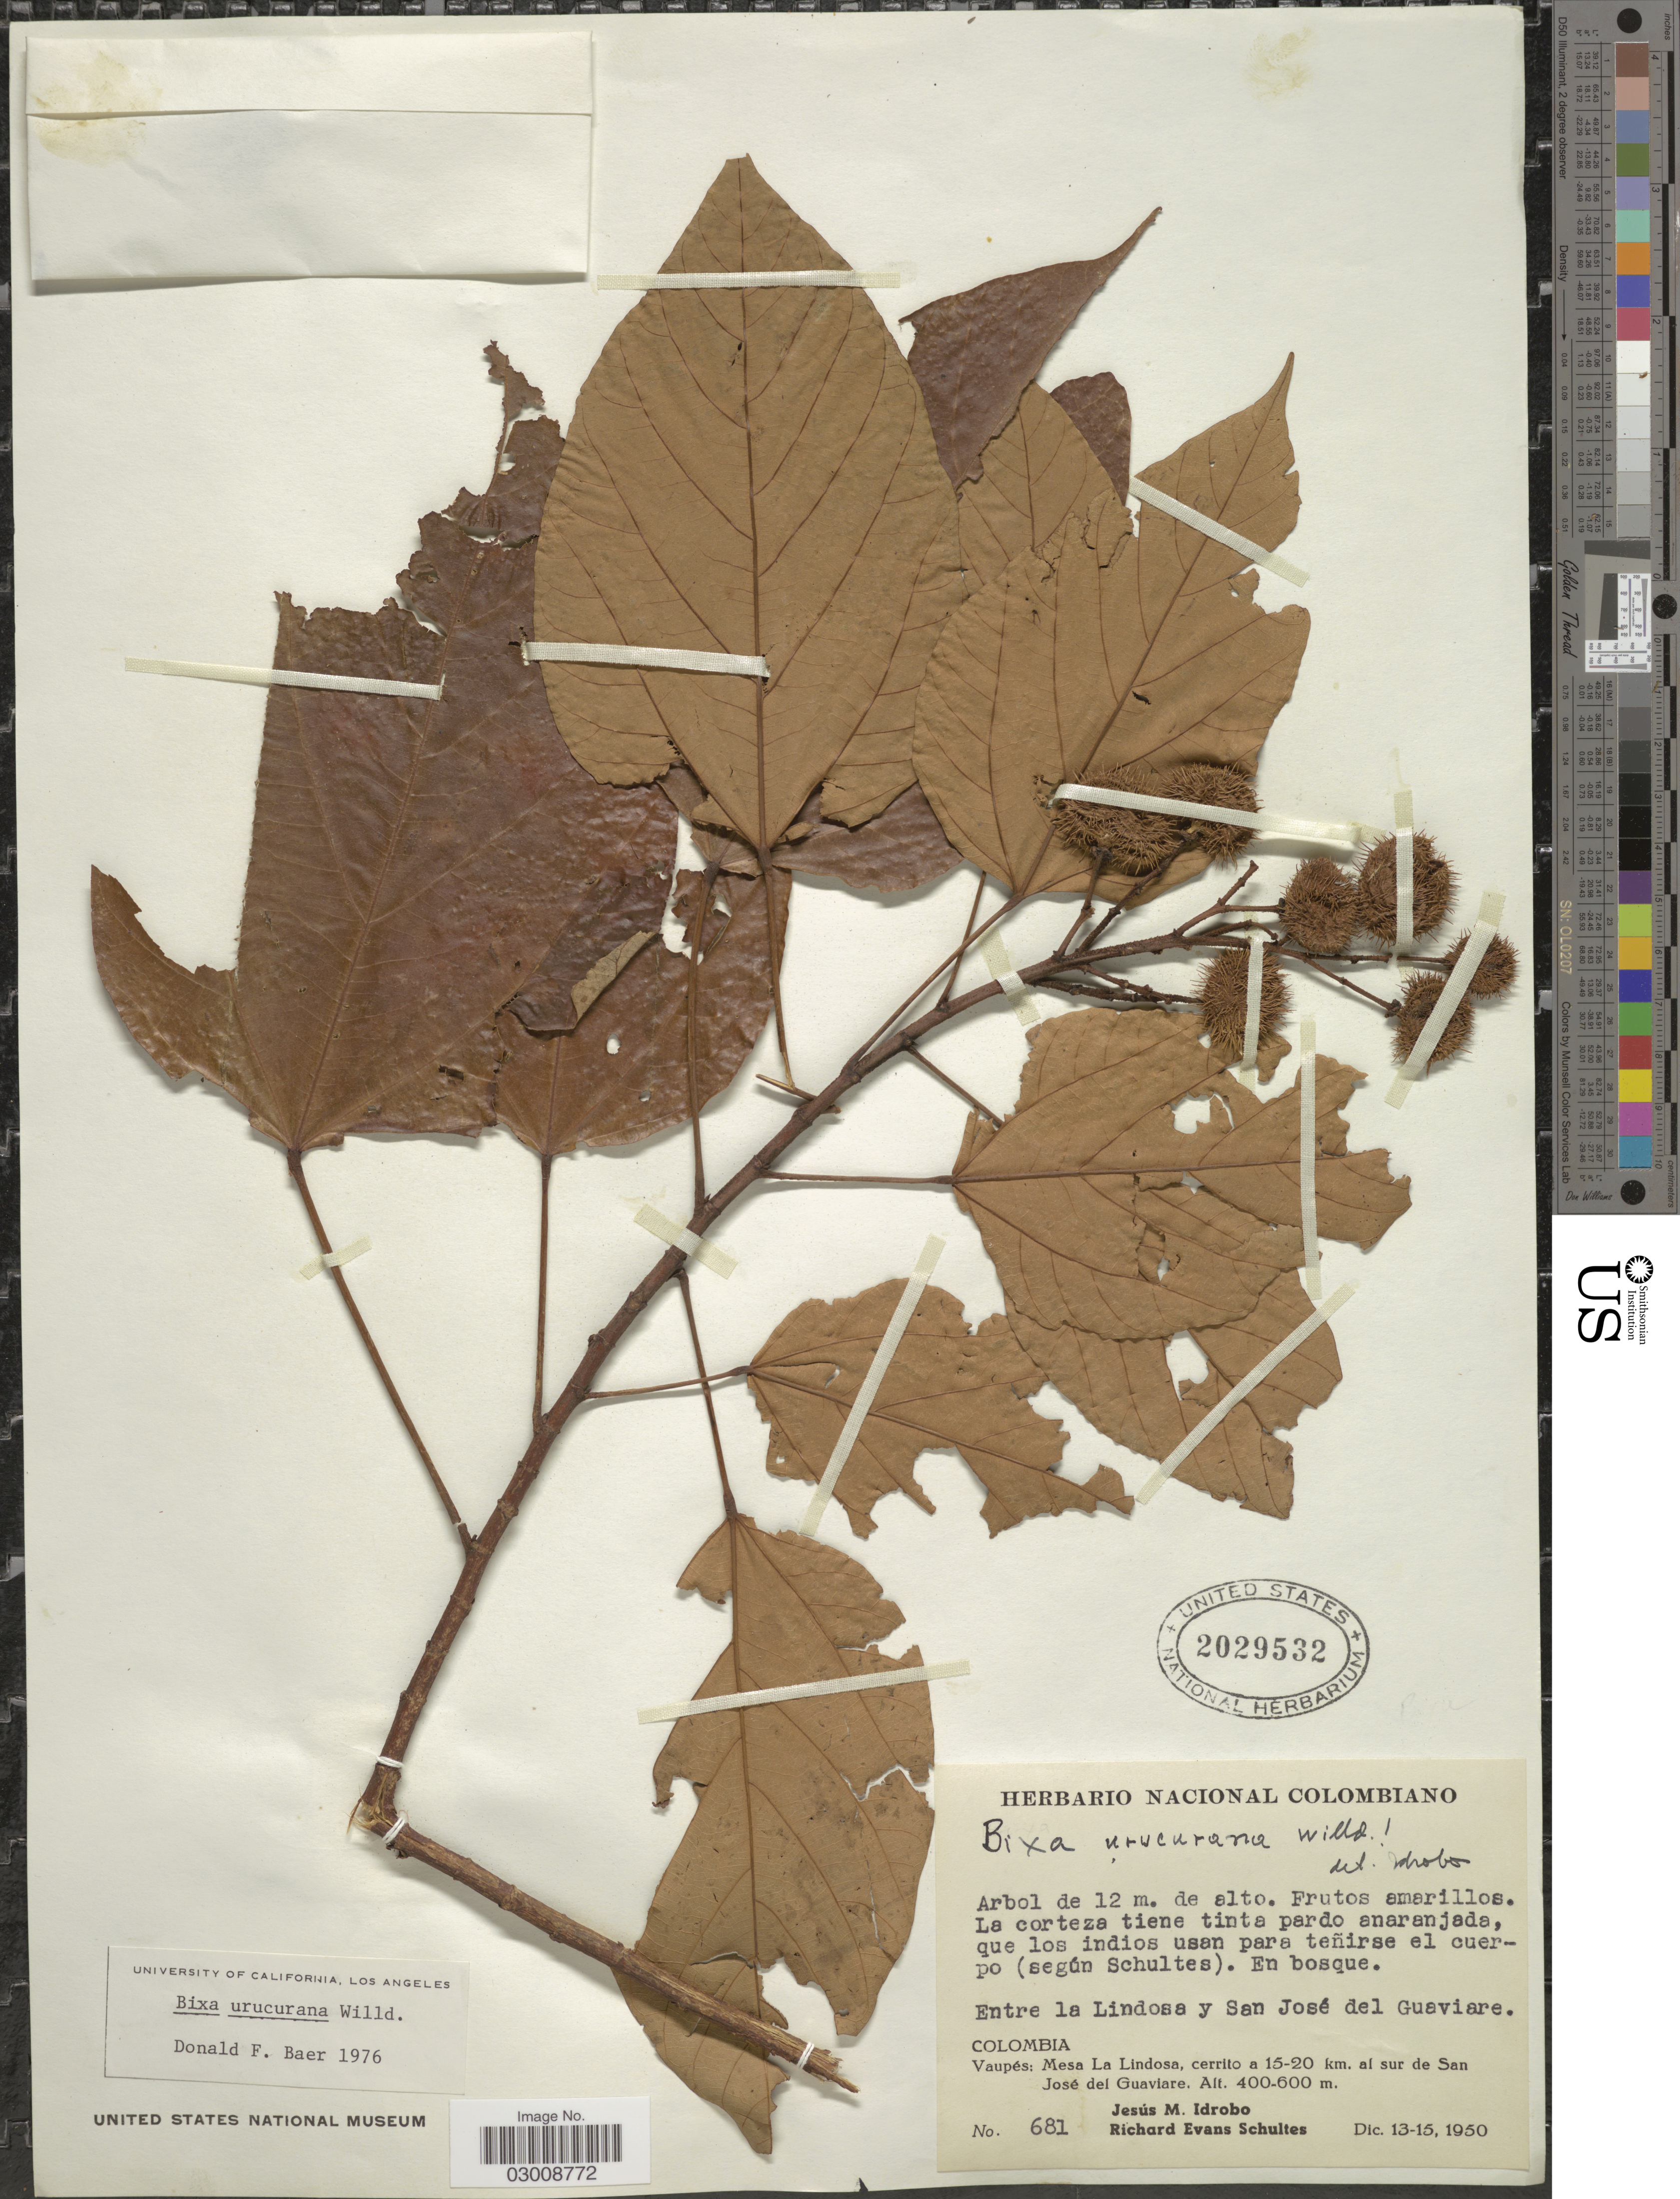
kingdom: Plantae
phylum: Tracheophyta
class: Magnoliopsida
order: Malvales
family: Bixaceae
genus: Bixa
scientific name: Bixa urucurana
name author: Willd.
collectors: J. M. Idrobo & R. E. Schultes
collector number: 681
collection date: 1950-12-13/1950-12-15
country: Colombia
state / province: Vaupés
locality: Mesa La Lindosa, cerrito a 15-20 km. al sur de San José del Guaviare, Entre La Lindosa y San José del Guaviare.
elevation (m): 400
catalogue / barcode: US 2029532